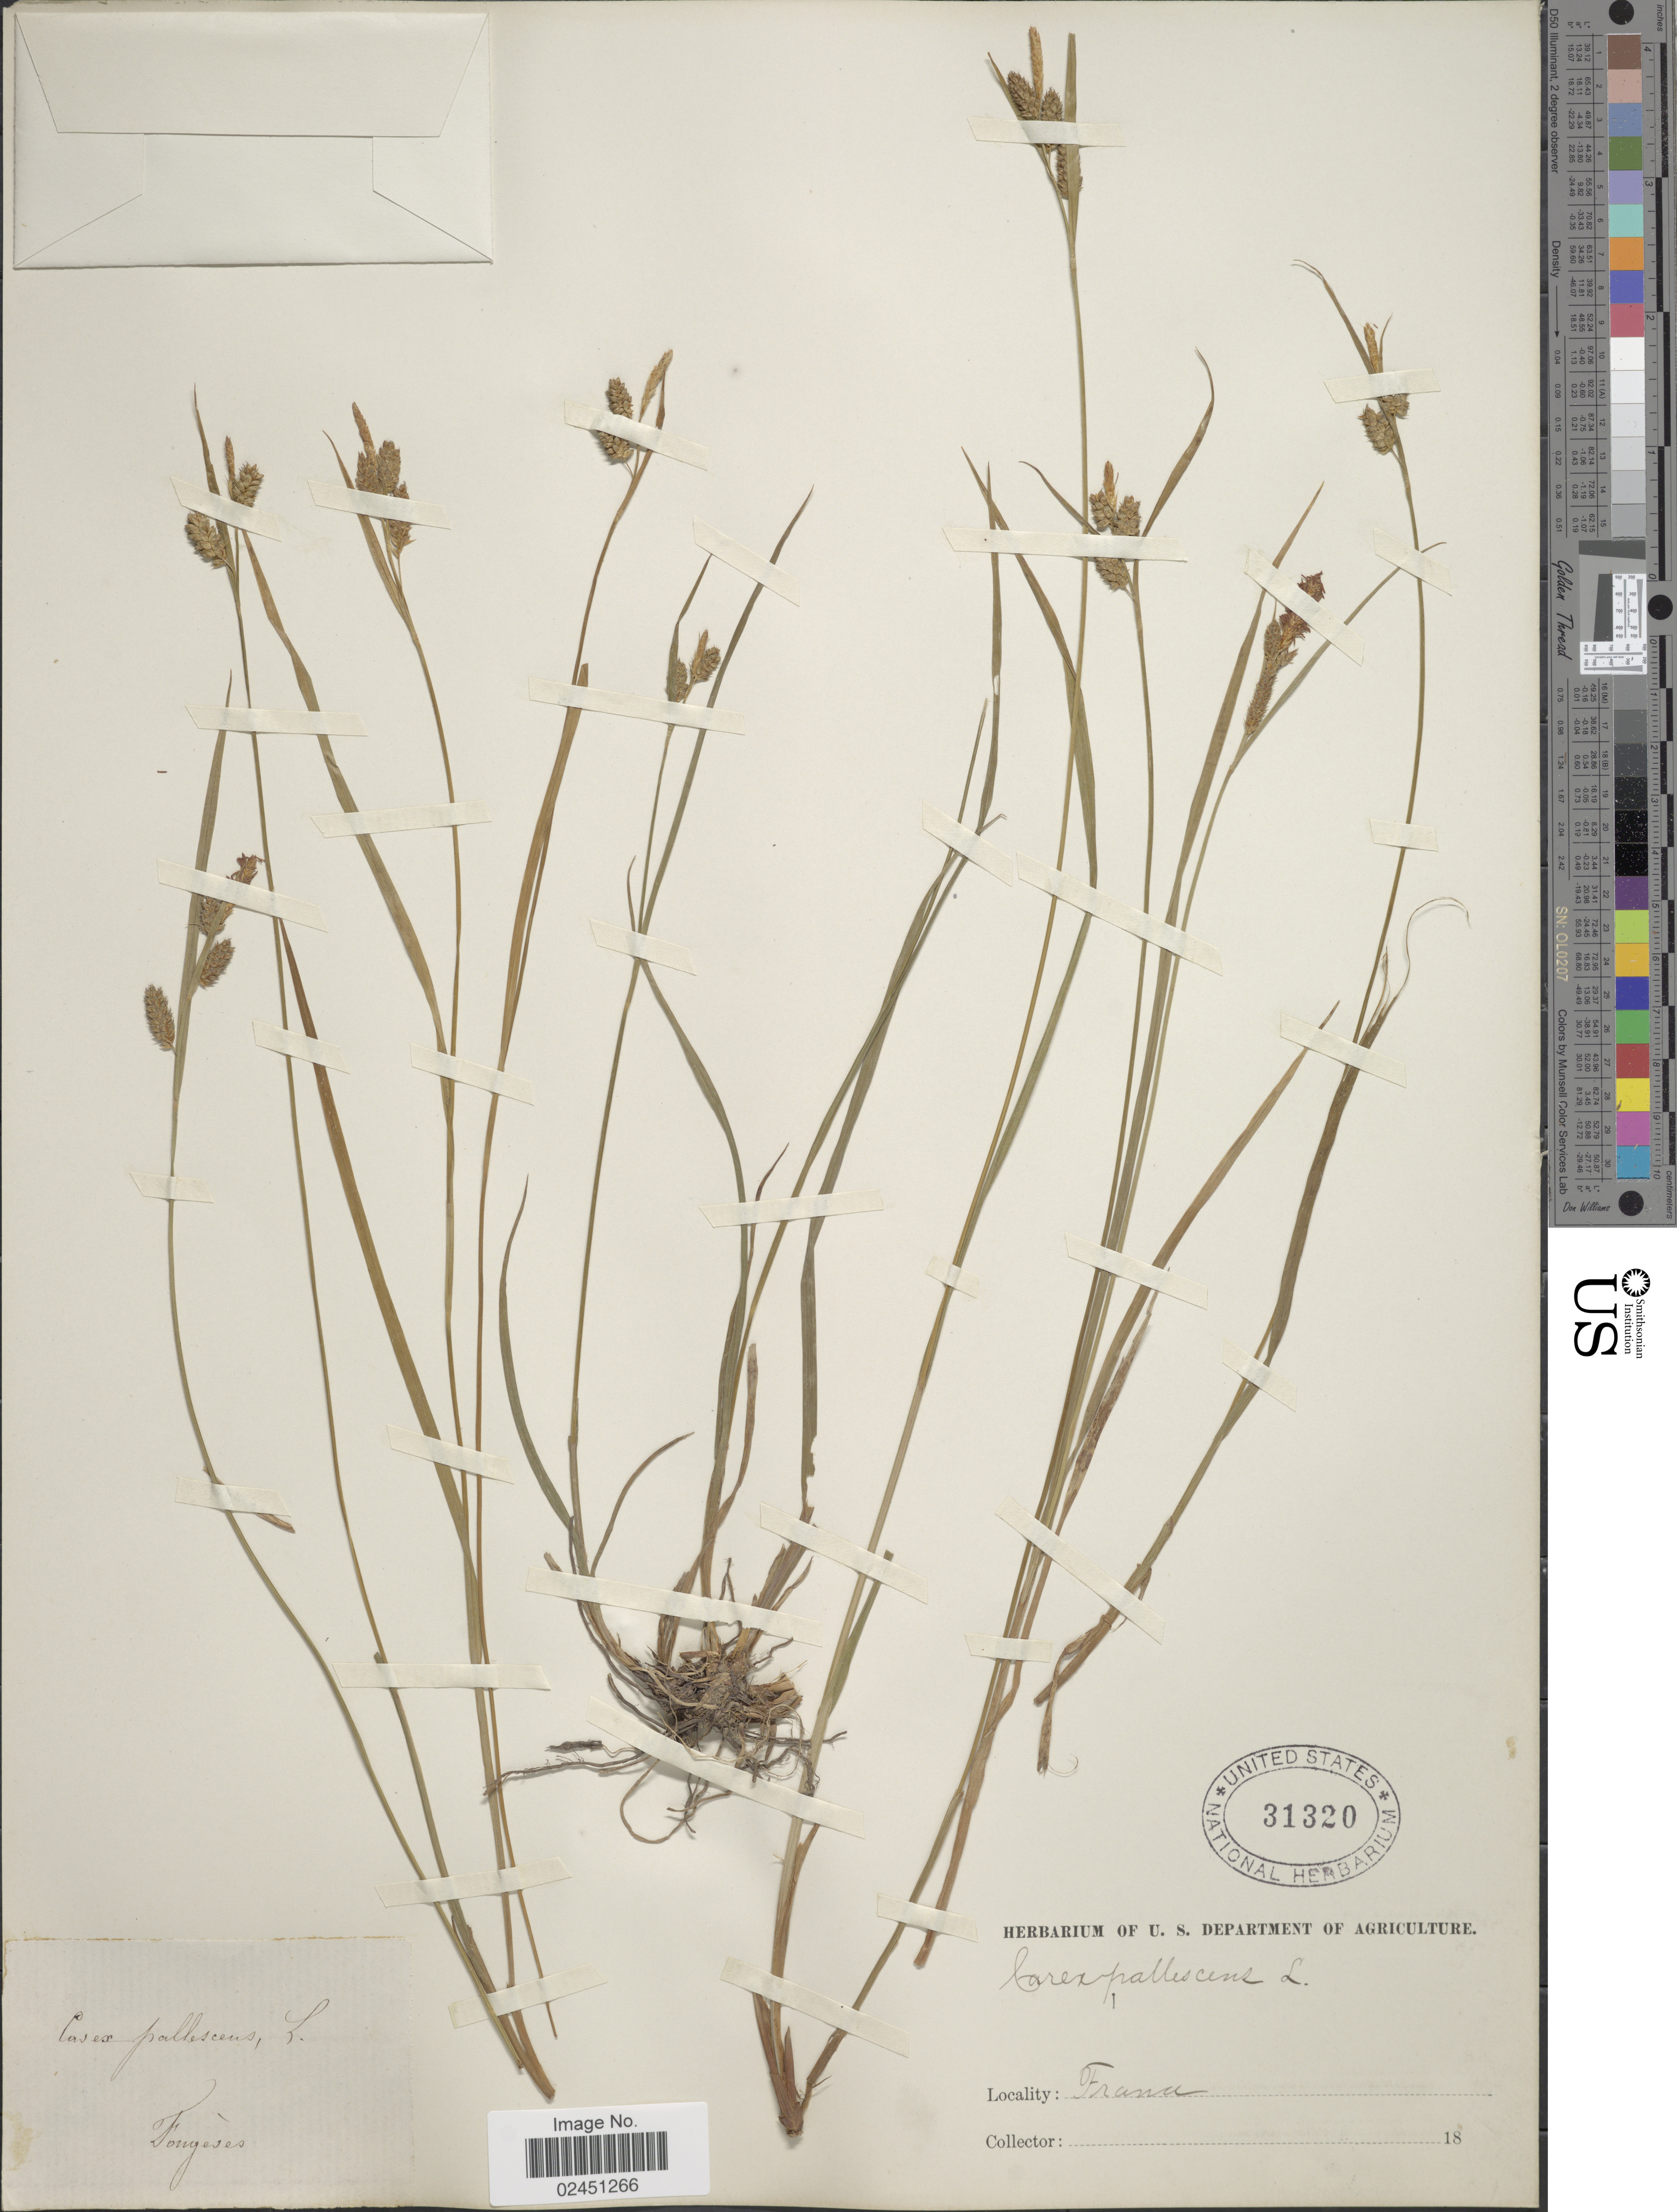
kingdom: Plantae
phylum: Tracheophyta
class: Liliopsida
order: Poales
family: Cyperaceae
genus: Carex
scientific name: Carex pallescens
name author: L.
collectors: Facchini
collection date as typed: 18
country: France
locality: Fongeses [interpreted]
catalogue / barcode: US 31320